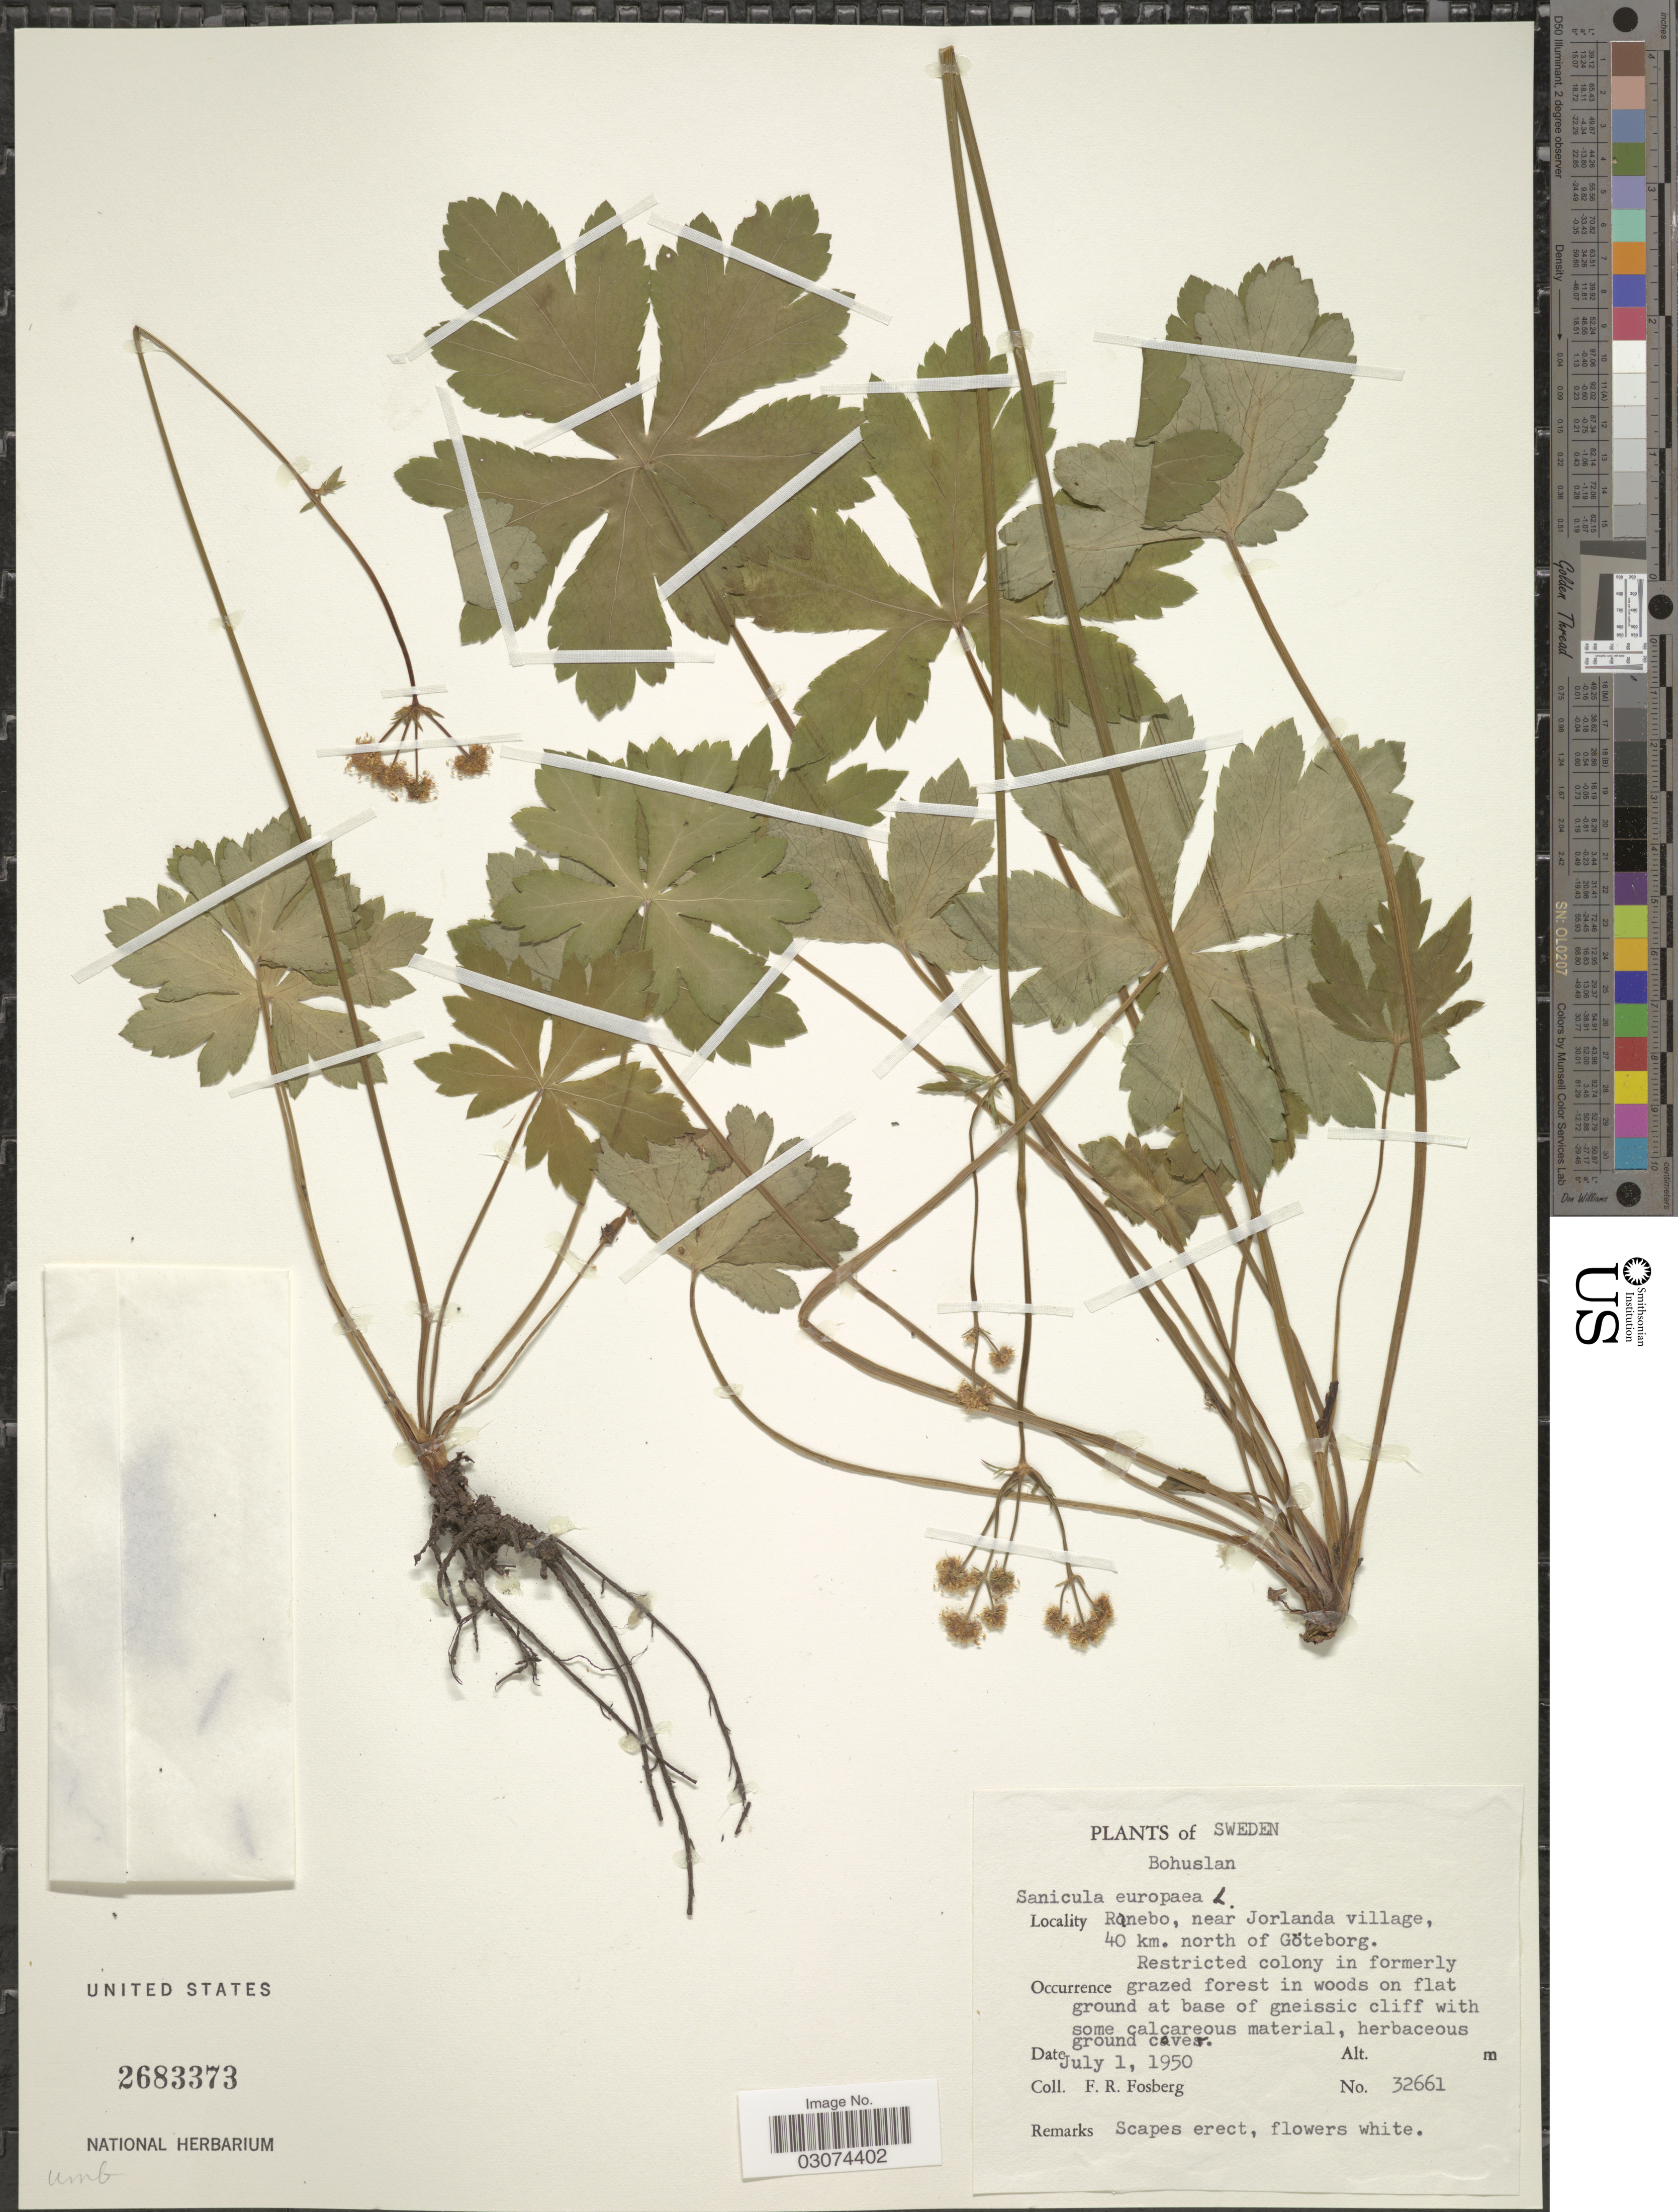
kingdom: Plantae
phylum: Tracheophyta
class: Magnoliopsida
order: Apiales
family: Apiaceae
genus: Astrantia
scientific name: Astrantia europaea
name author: L. ex Rehmann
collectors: F. R. Fosberg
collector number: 32661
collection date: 1950-07-01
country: Sweden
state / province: Västra Götaland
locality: Bohuslan. Ranebo, near Jorlanda village, 40 km. north of Göteborg.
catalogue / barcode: US 2683373